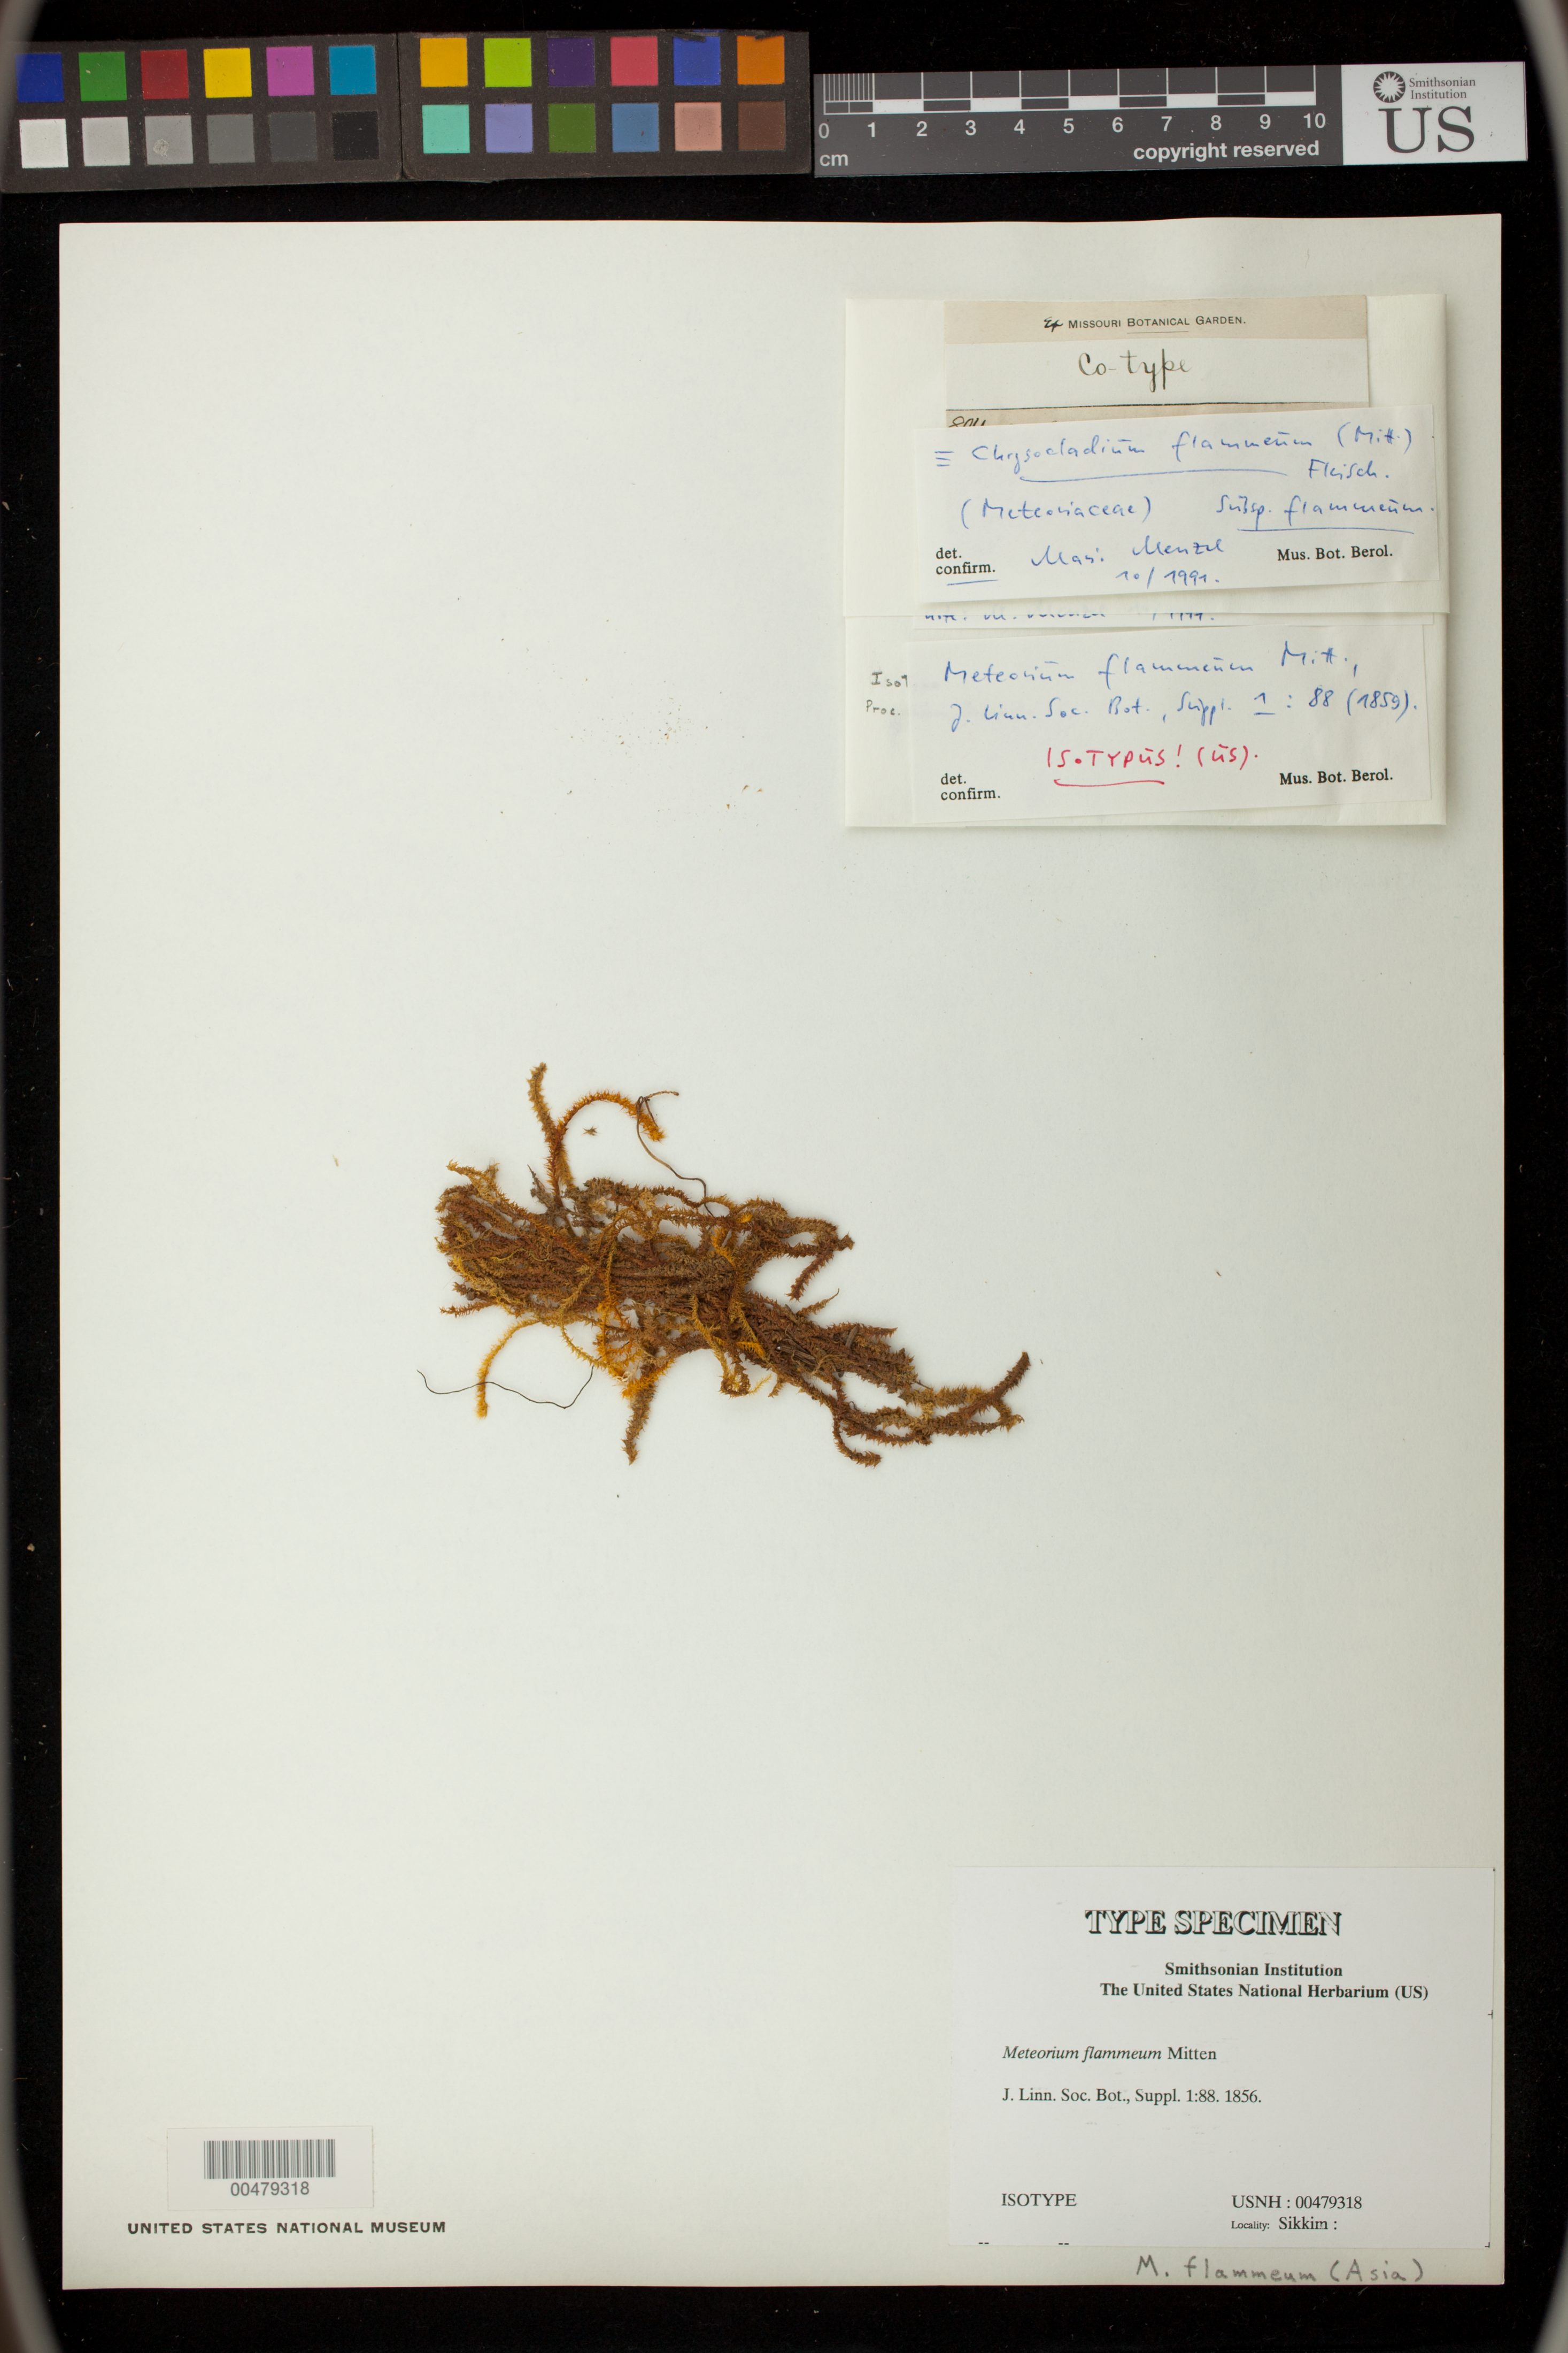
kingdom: Plantae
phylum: Bryophyta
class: Bryopsida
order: Hypnales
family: Meteoriaceae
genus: Meteorium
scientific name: Meteorium flammeum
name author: Mitt.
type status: Isotype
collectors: J. D. Hooker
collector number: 804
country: India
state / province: Sikkim